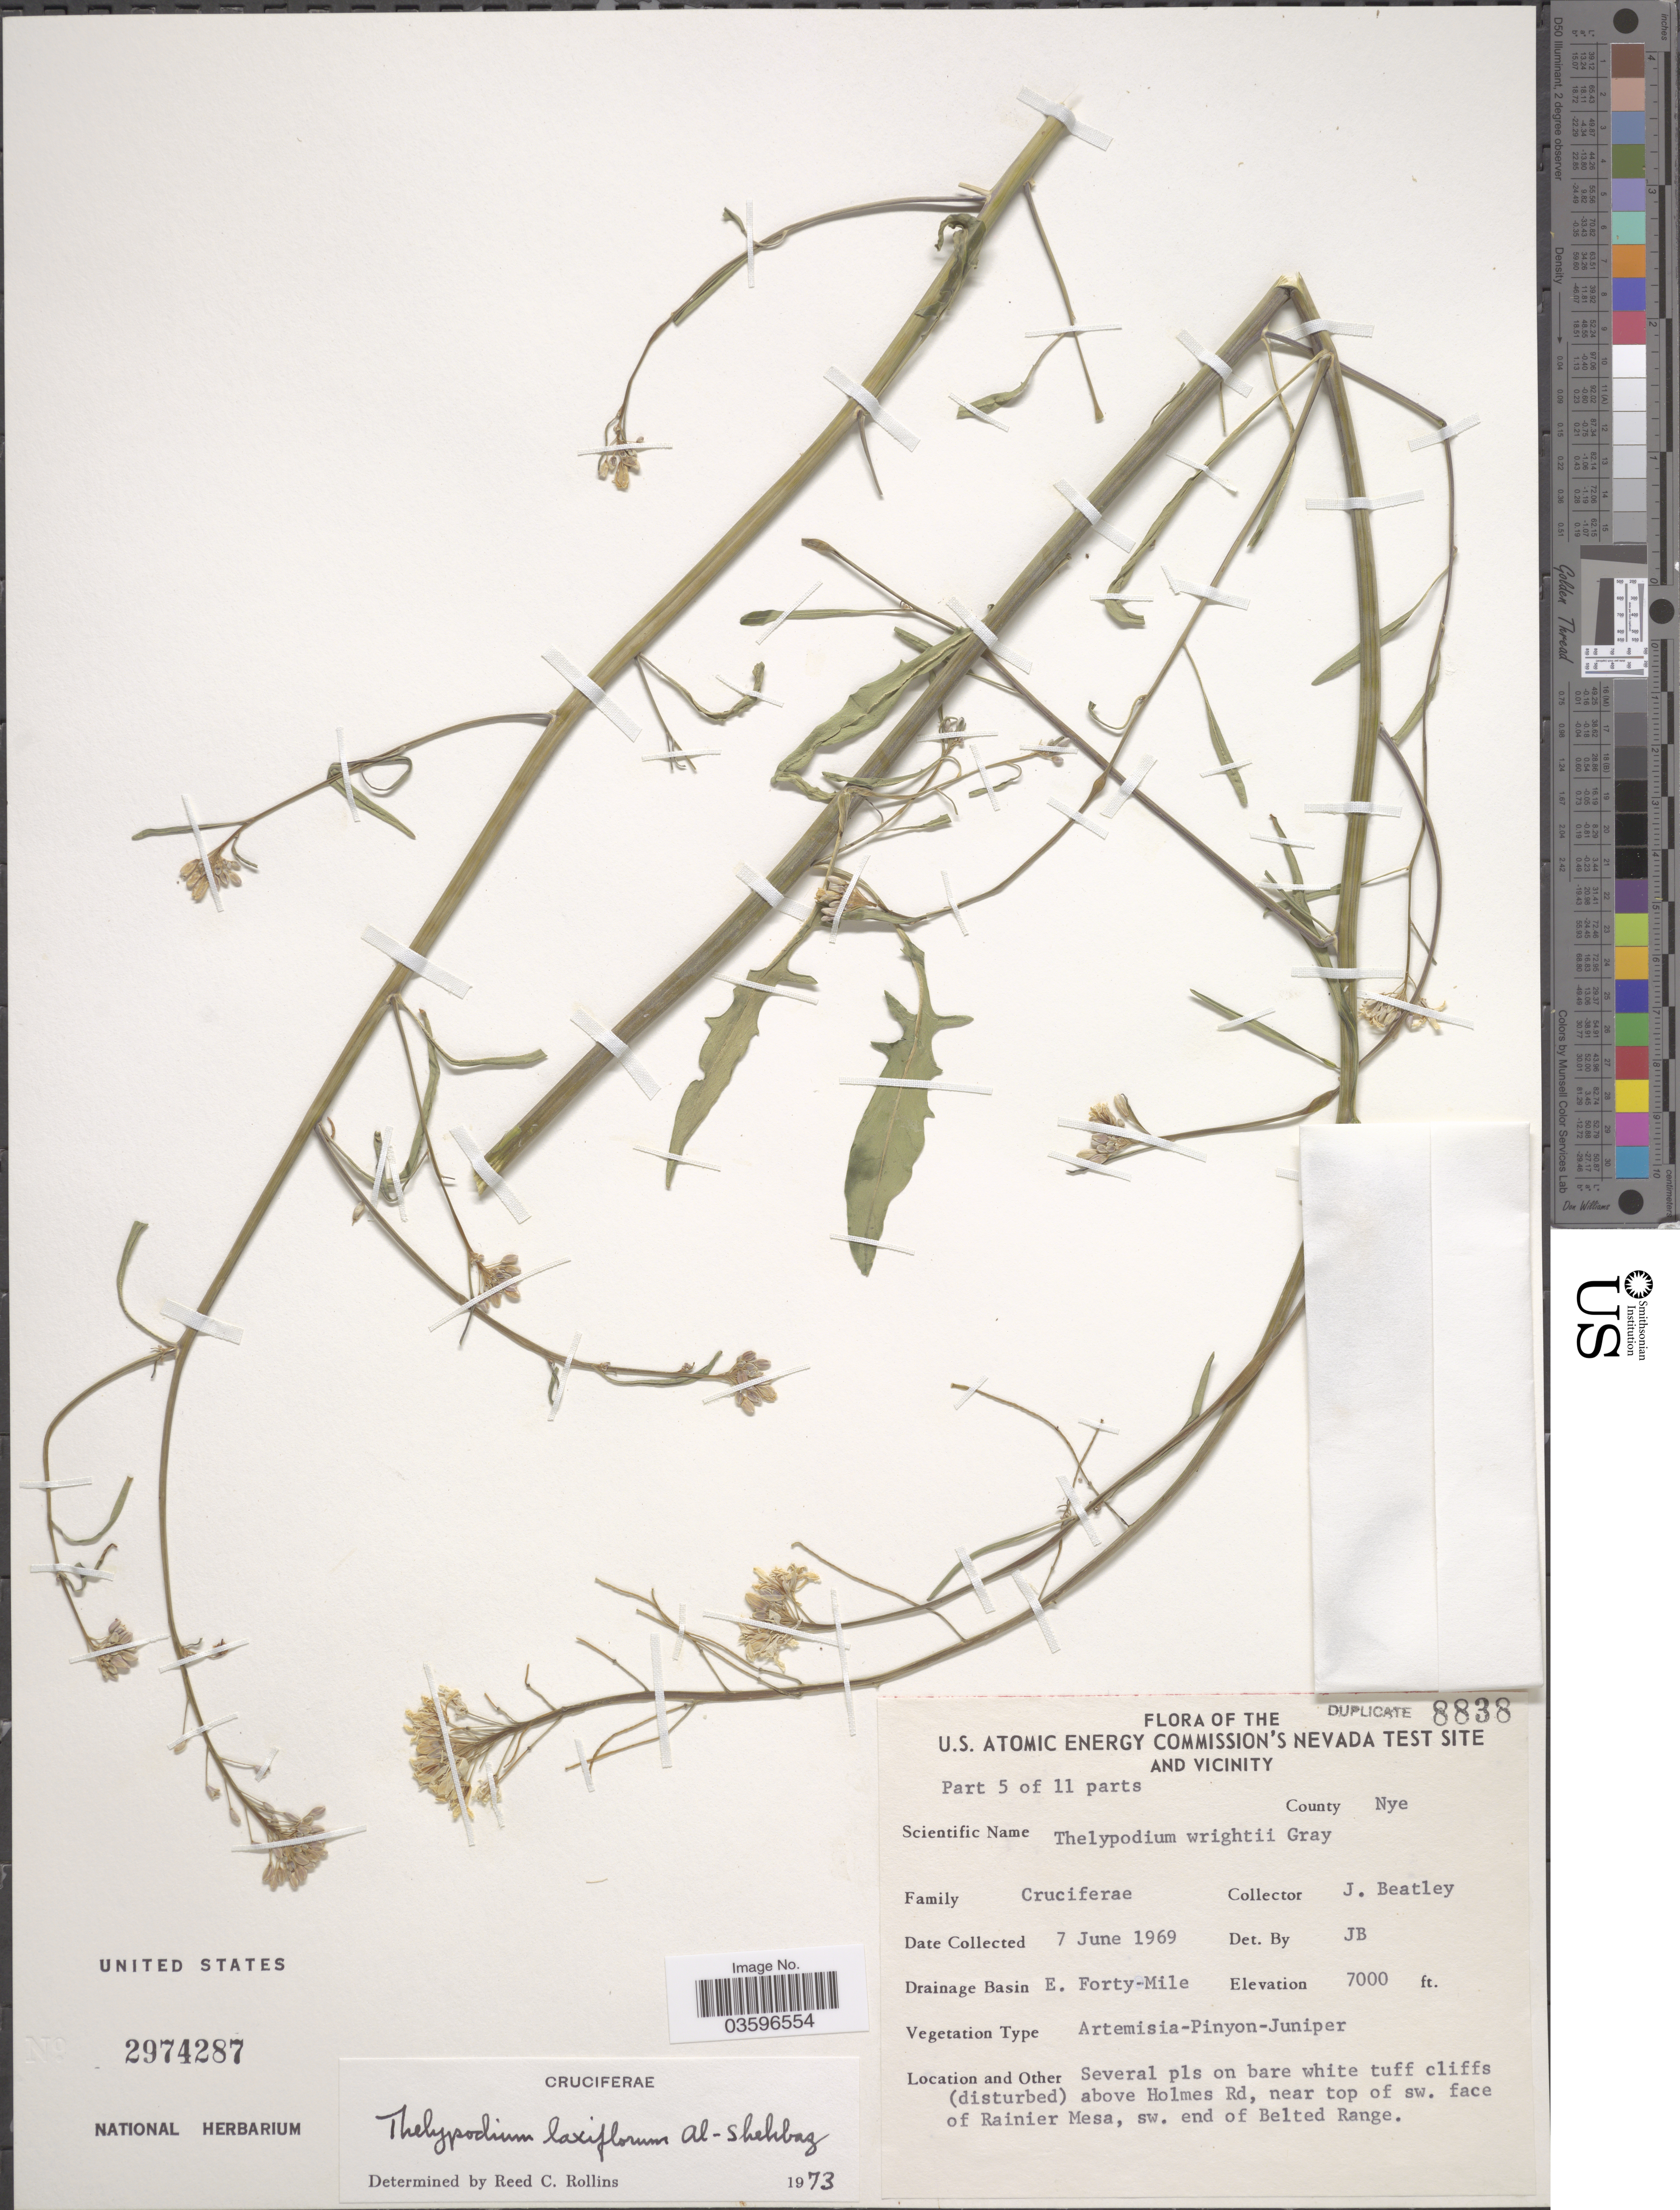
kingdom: Plantae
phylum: Tracheophyta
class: Magnoliopsida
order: Brassicales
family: Brassicaceae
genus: Thelypodium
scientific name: Thelypodium laxiflorum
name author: Al-Shehbaz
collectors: J. C. Beatley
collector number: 8838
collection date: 1969-06-07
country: United States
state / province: Nevada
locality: The U.S. Atomic Energy Commission's Nevada Test Site and Vicinity. County Nye. Drainage Basin E. Forty-Mile. Above Holmes Rd, near top of sw. face of Rainier Mesa, sw. end of Belted Range.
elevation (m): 2134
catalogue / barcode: US 2974287